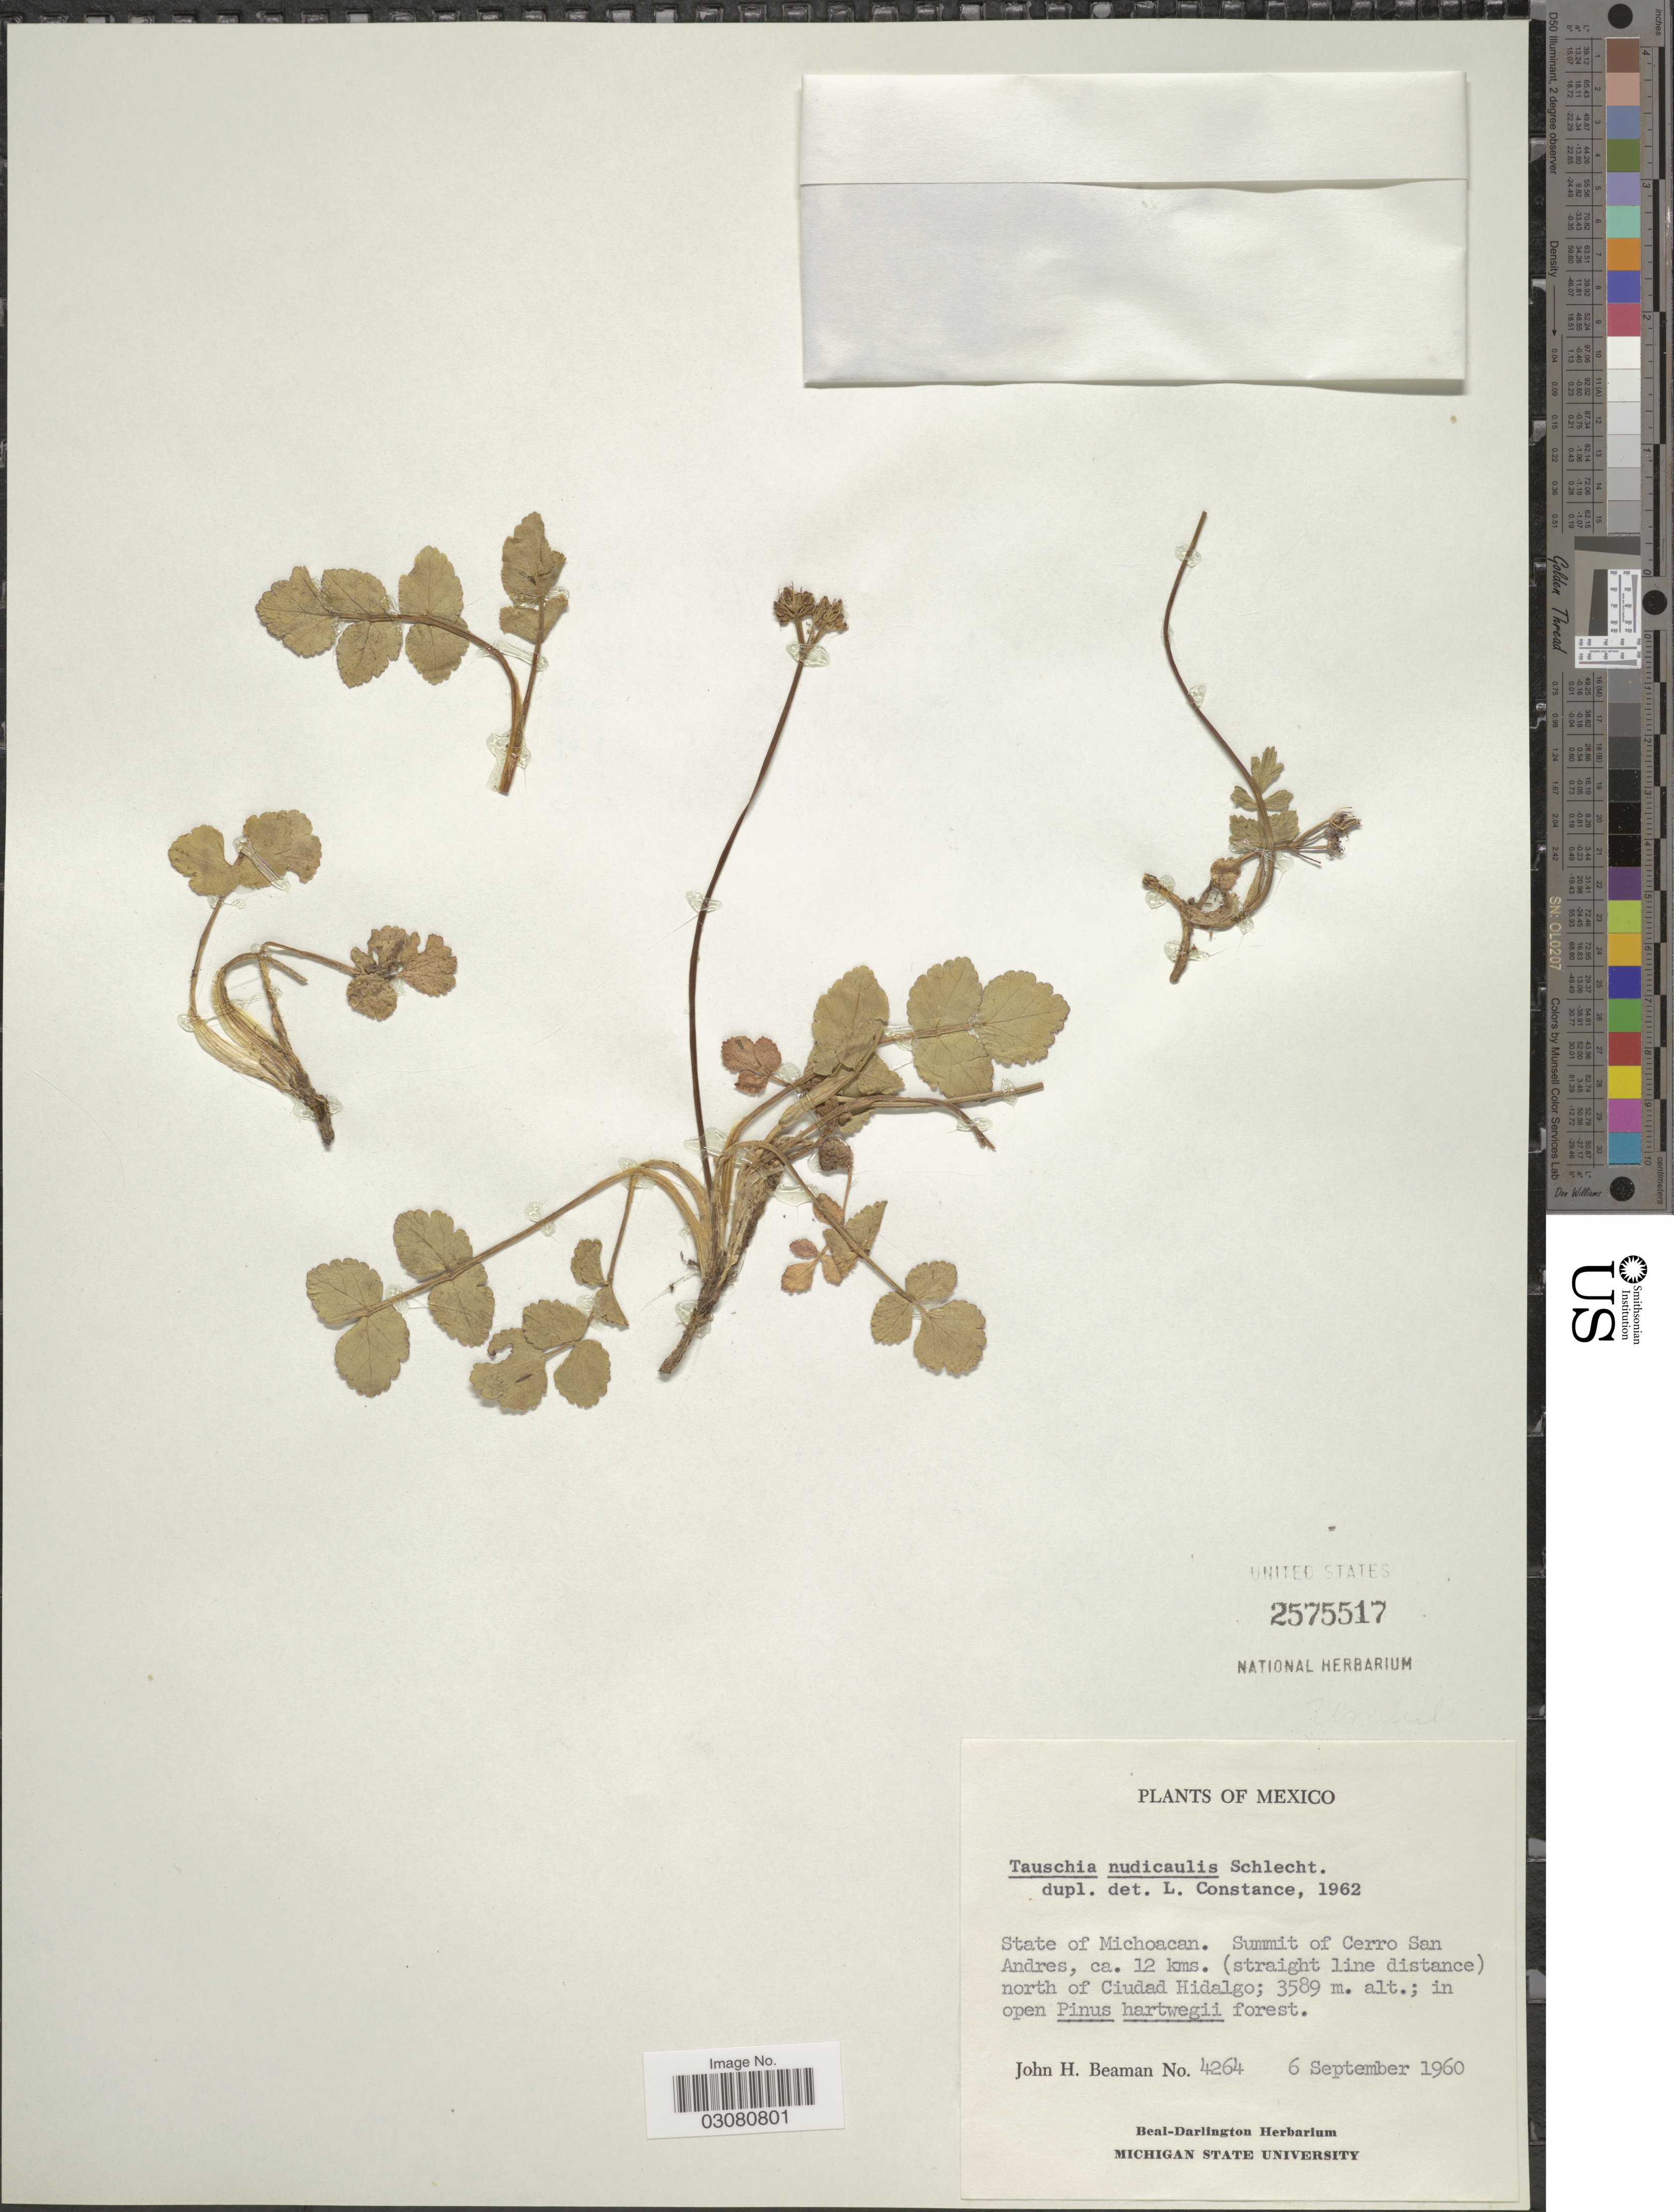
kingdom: Plantae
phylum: Tracheophyta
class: Magnoliopsida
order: Apiales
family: Apiaceae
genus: Tauschia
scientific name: Tauschia nudicaulis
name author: Schltdl.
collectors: J. H. Beaman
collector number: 4264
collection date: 1960-09-06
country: Mexico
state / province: Michoacán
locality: Summit of Cerro San Andres, ca. 12 kms. (straight line distance) north of Ciudad Hidalgo.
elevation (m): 3589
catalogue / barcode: US 2575517